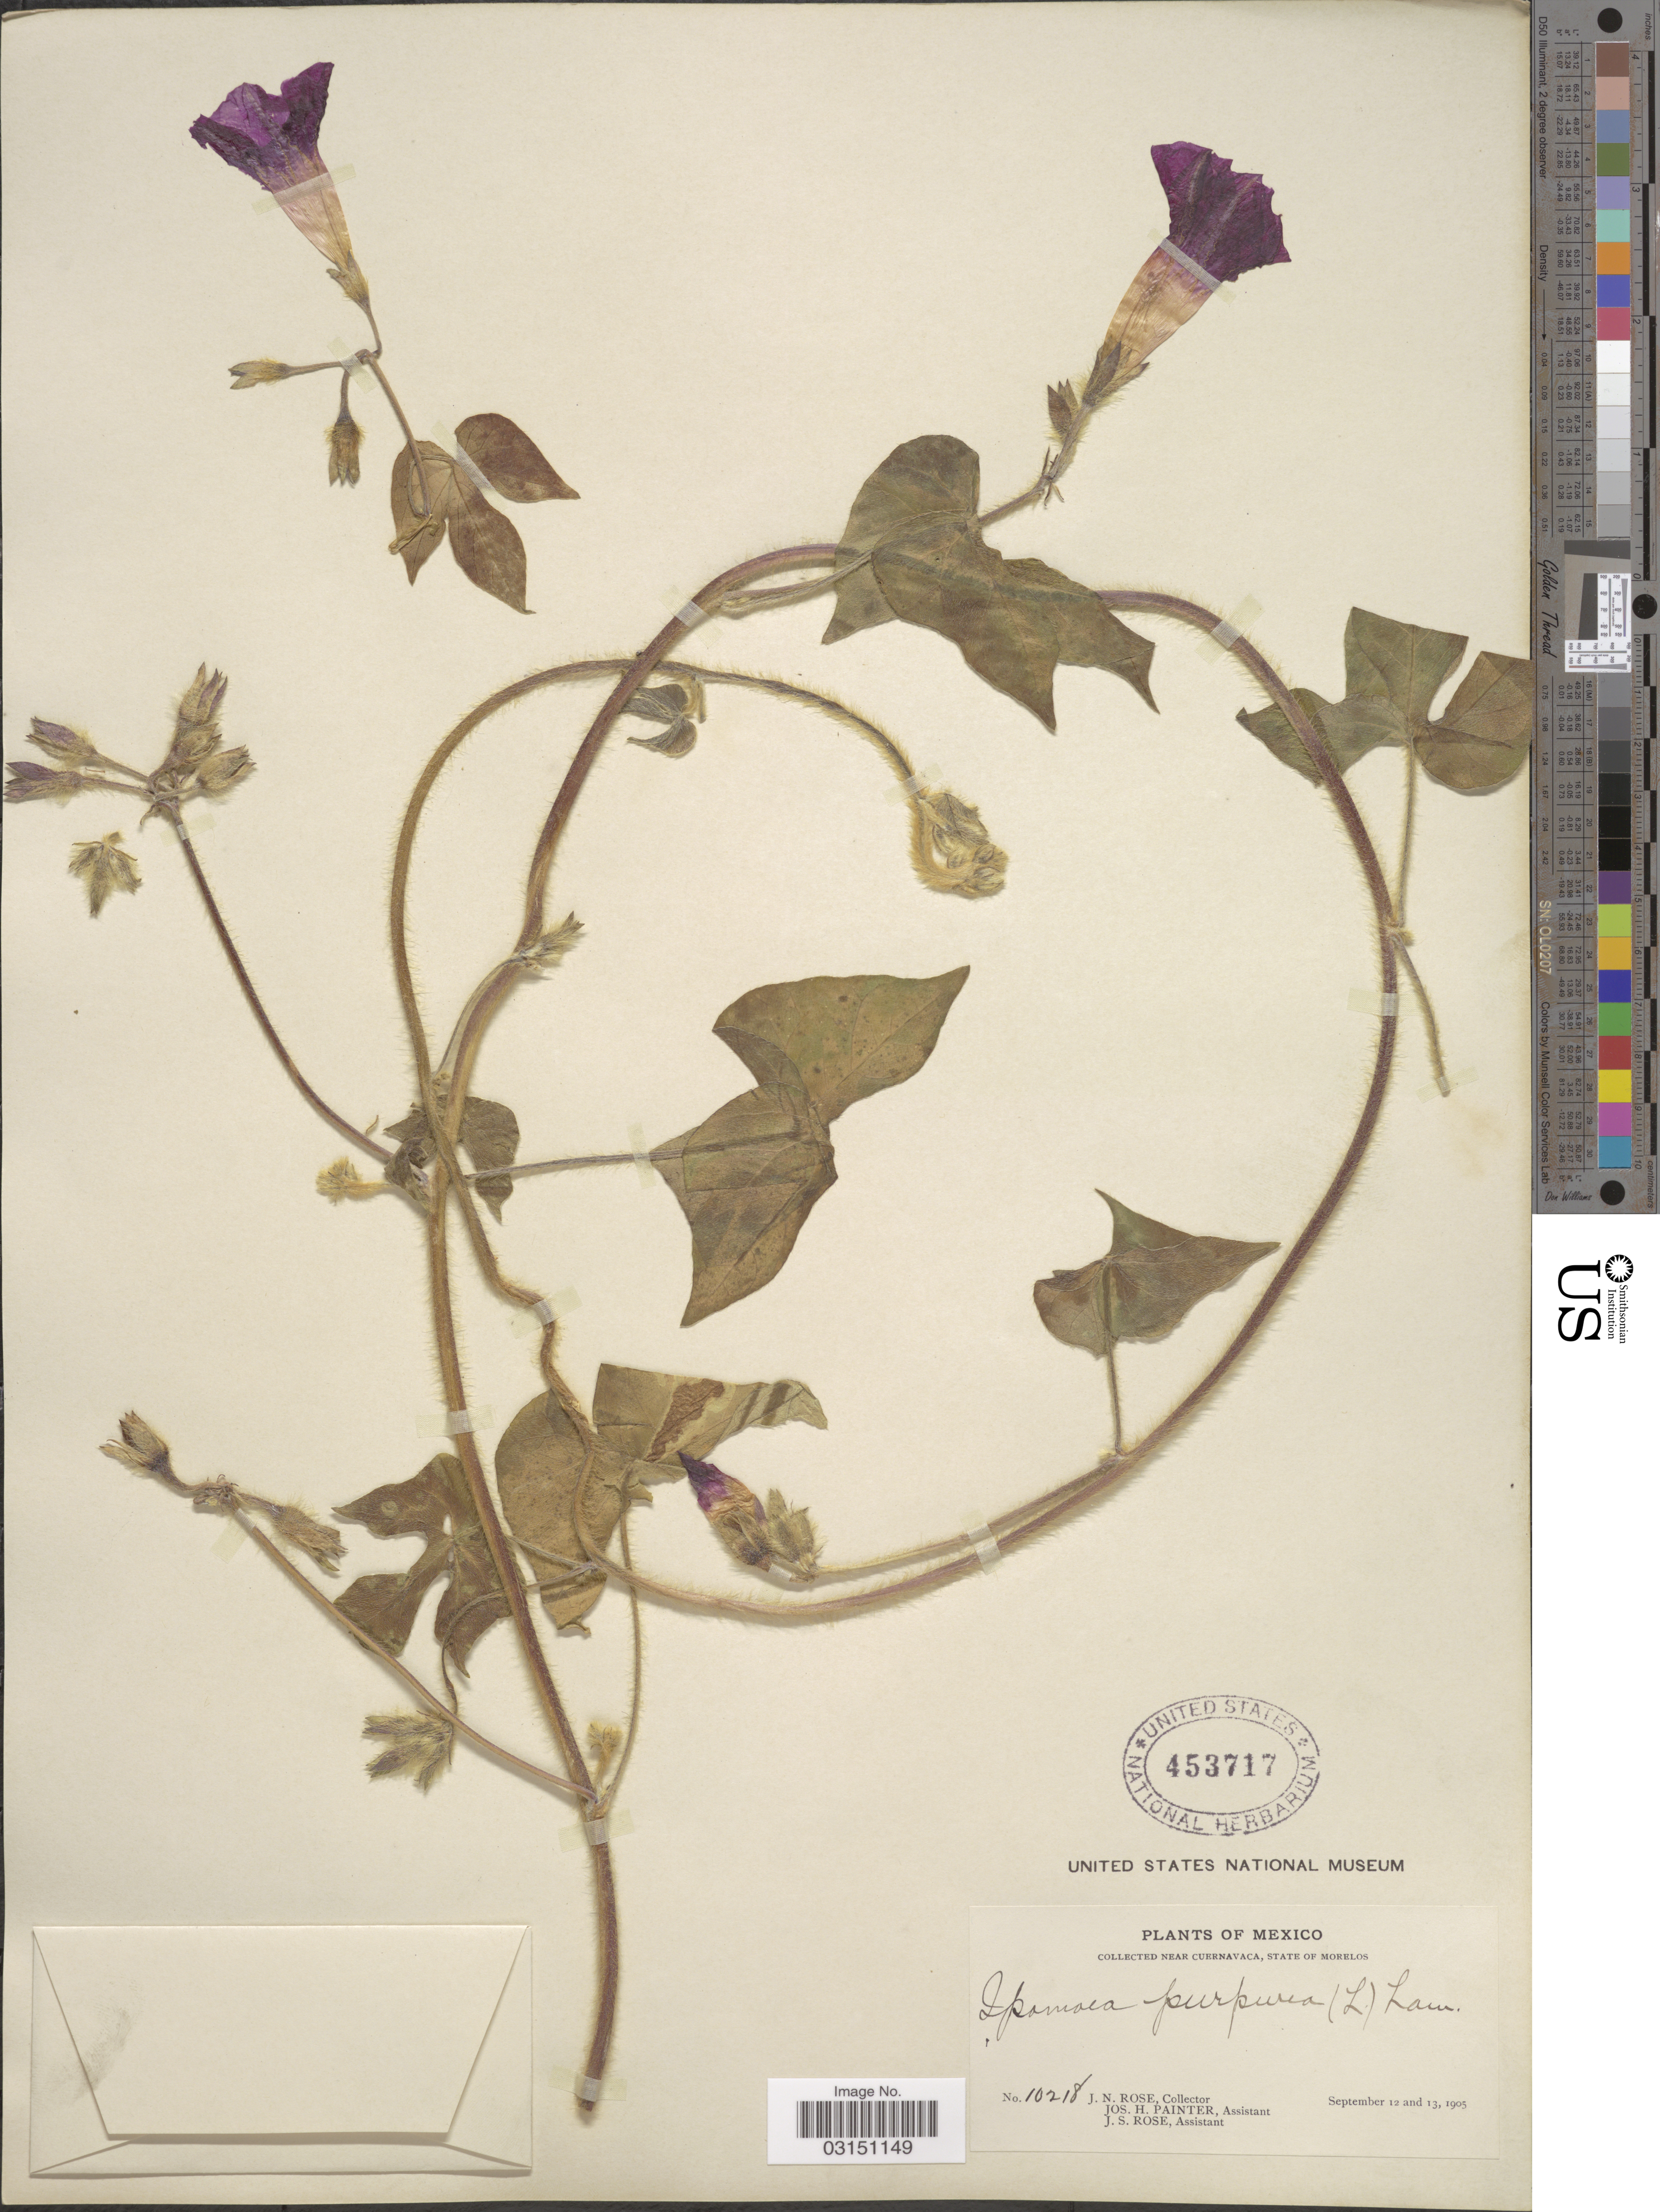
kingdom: Plantae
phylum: Tracheophyta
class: Magnoliopsida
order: Solanales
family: Convolvulaceae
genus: Ipomoea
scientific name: Ipomoea purpurea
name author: (L.) Roth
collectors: J. N. Rose, J. H. Painter & J. S. Rose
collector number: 10218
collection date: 1905-09-12/1905-09-13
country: Mexico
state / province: Morelos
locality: Near Cuernavaca.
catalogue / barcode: US 453717